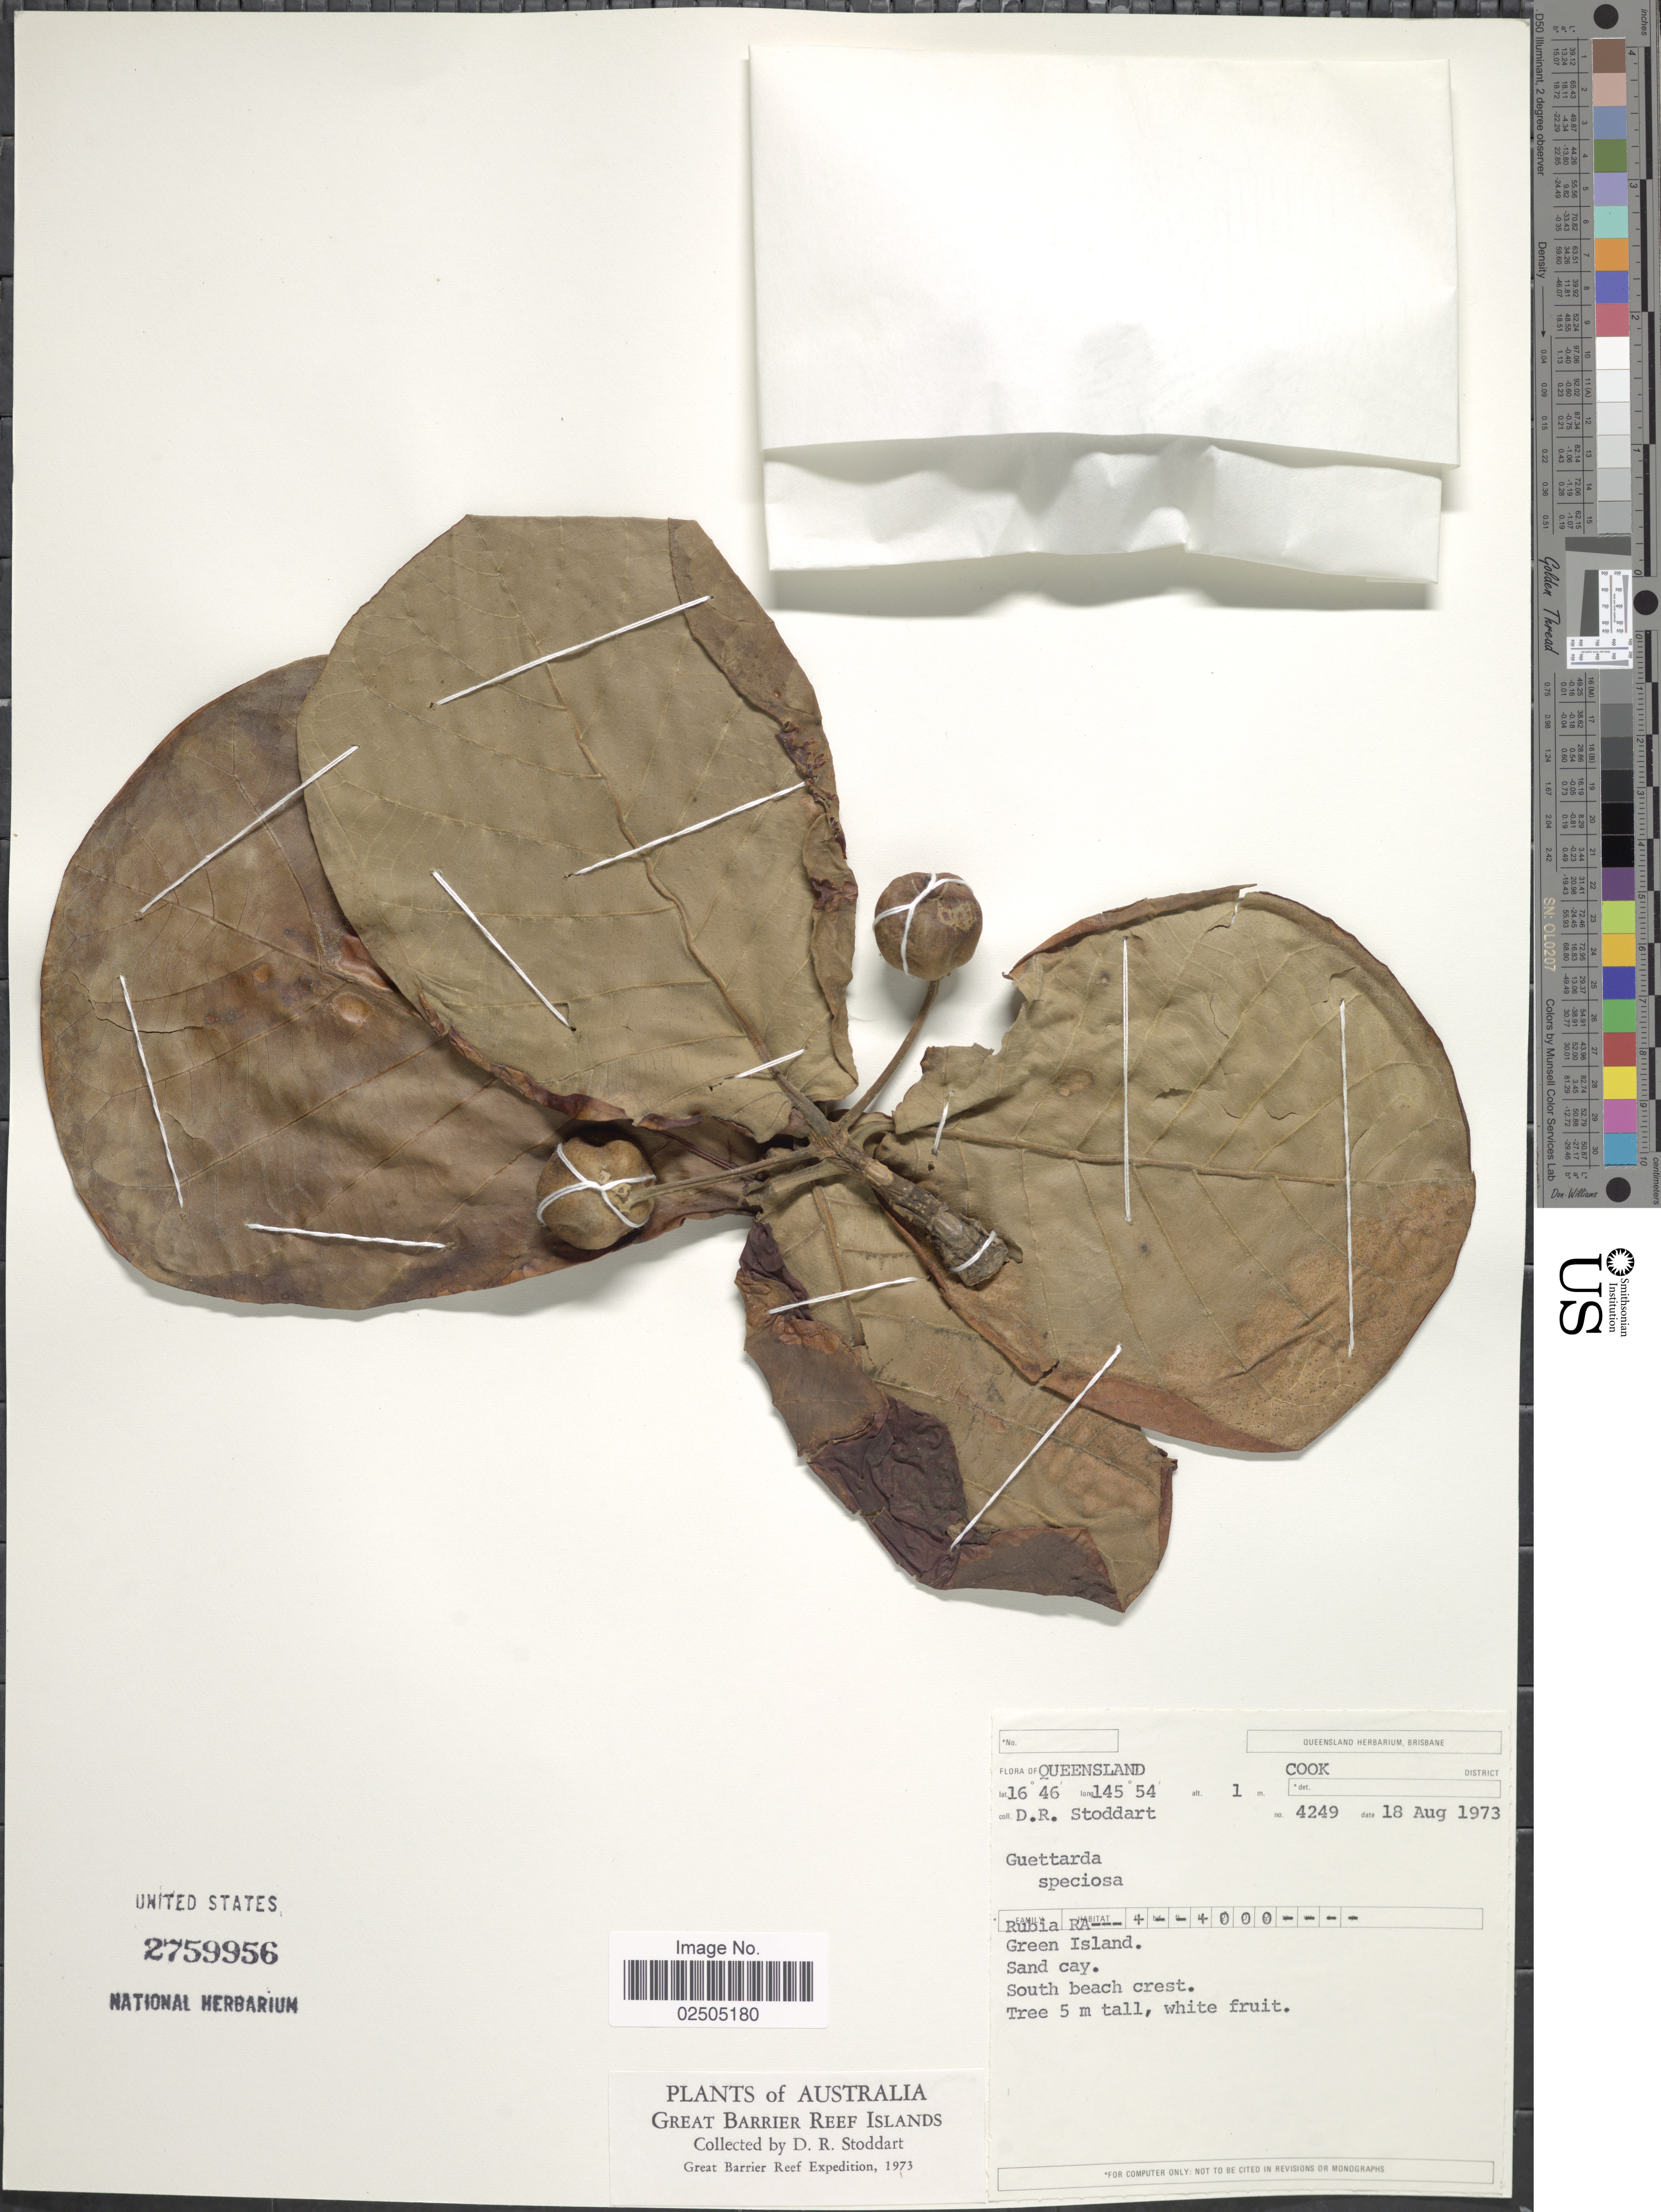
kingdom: Plantae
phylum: Tracheophyta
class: Magnoliopsida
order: Gentianales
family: Rubiaceae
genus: Guettarda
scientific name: Guettarda speciosa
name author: L.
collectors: D. R. Stoddart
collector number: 4249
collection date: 1973-08-18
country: Australia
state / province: Queensland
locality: Cook District, Green Island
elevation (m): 1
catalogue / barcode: US 2759956